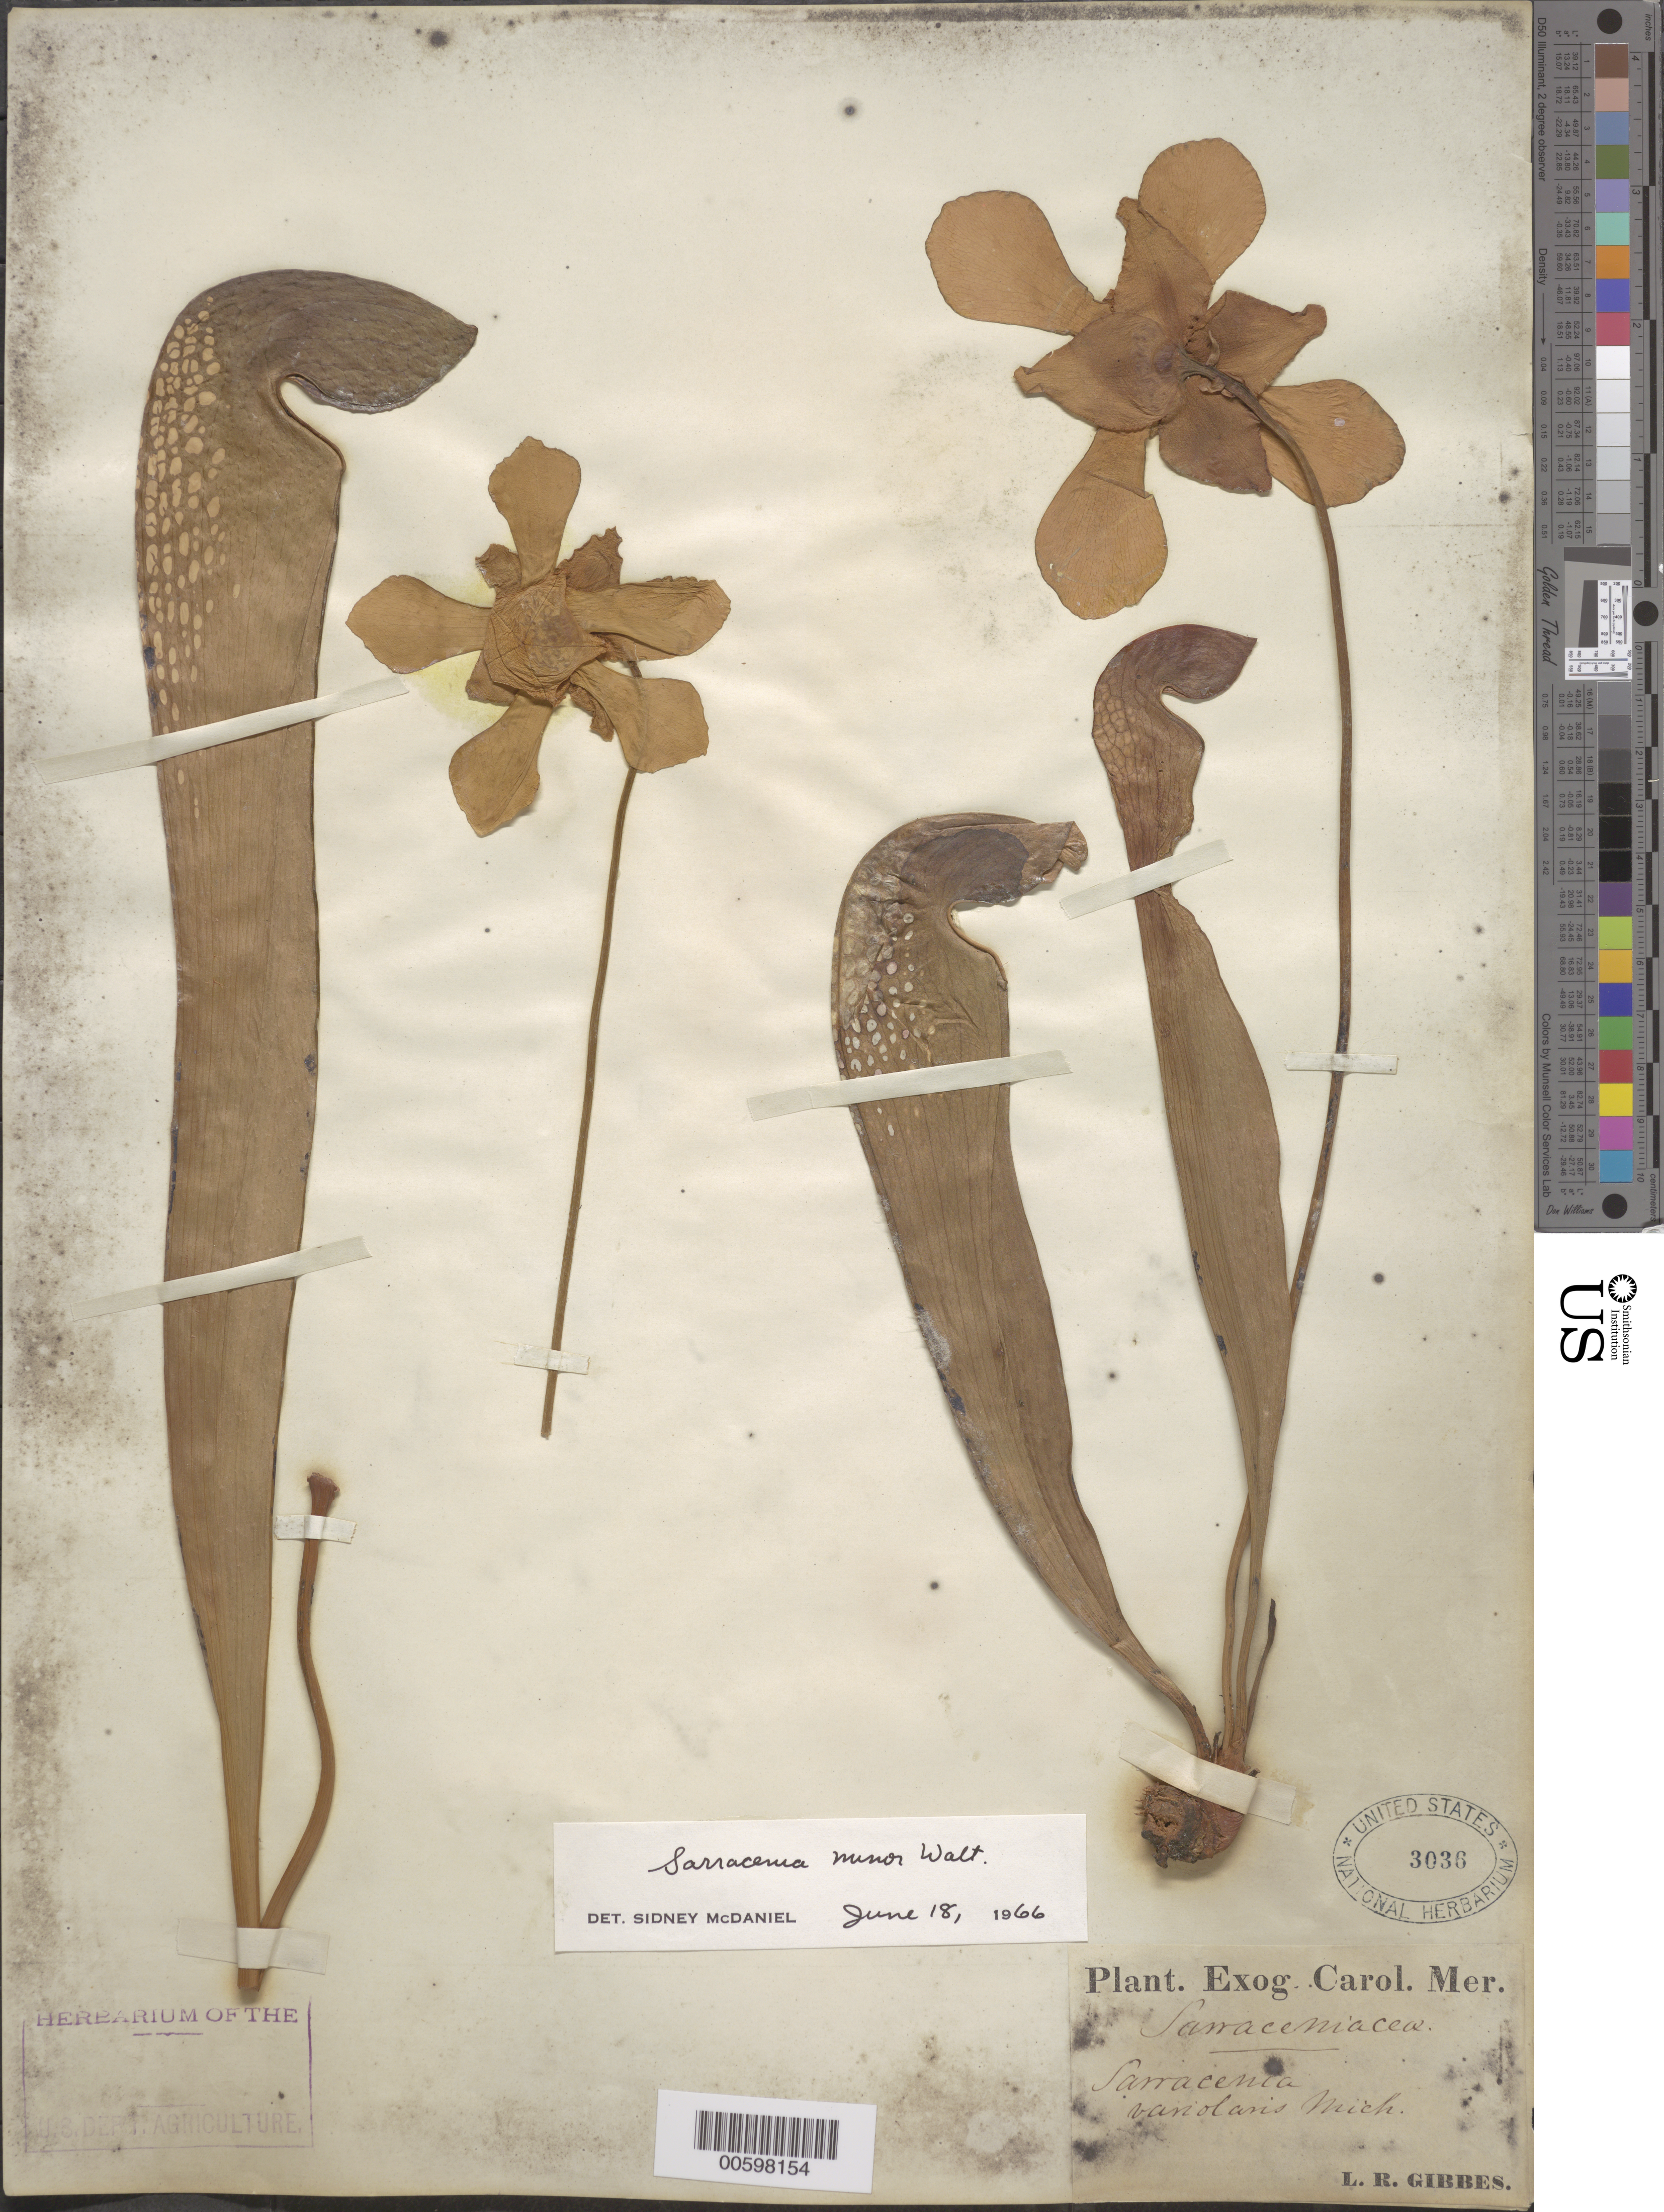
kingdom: Plantae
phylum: Tracheophyta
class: Magnoliopsida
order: Ericales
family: Sarraceniaceae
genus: Sarracenia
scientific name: Sarracenia minor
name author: Walter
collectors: L. Gibbes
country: United States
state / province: North Carolina / South Carolina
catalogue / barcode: US 3036